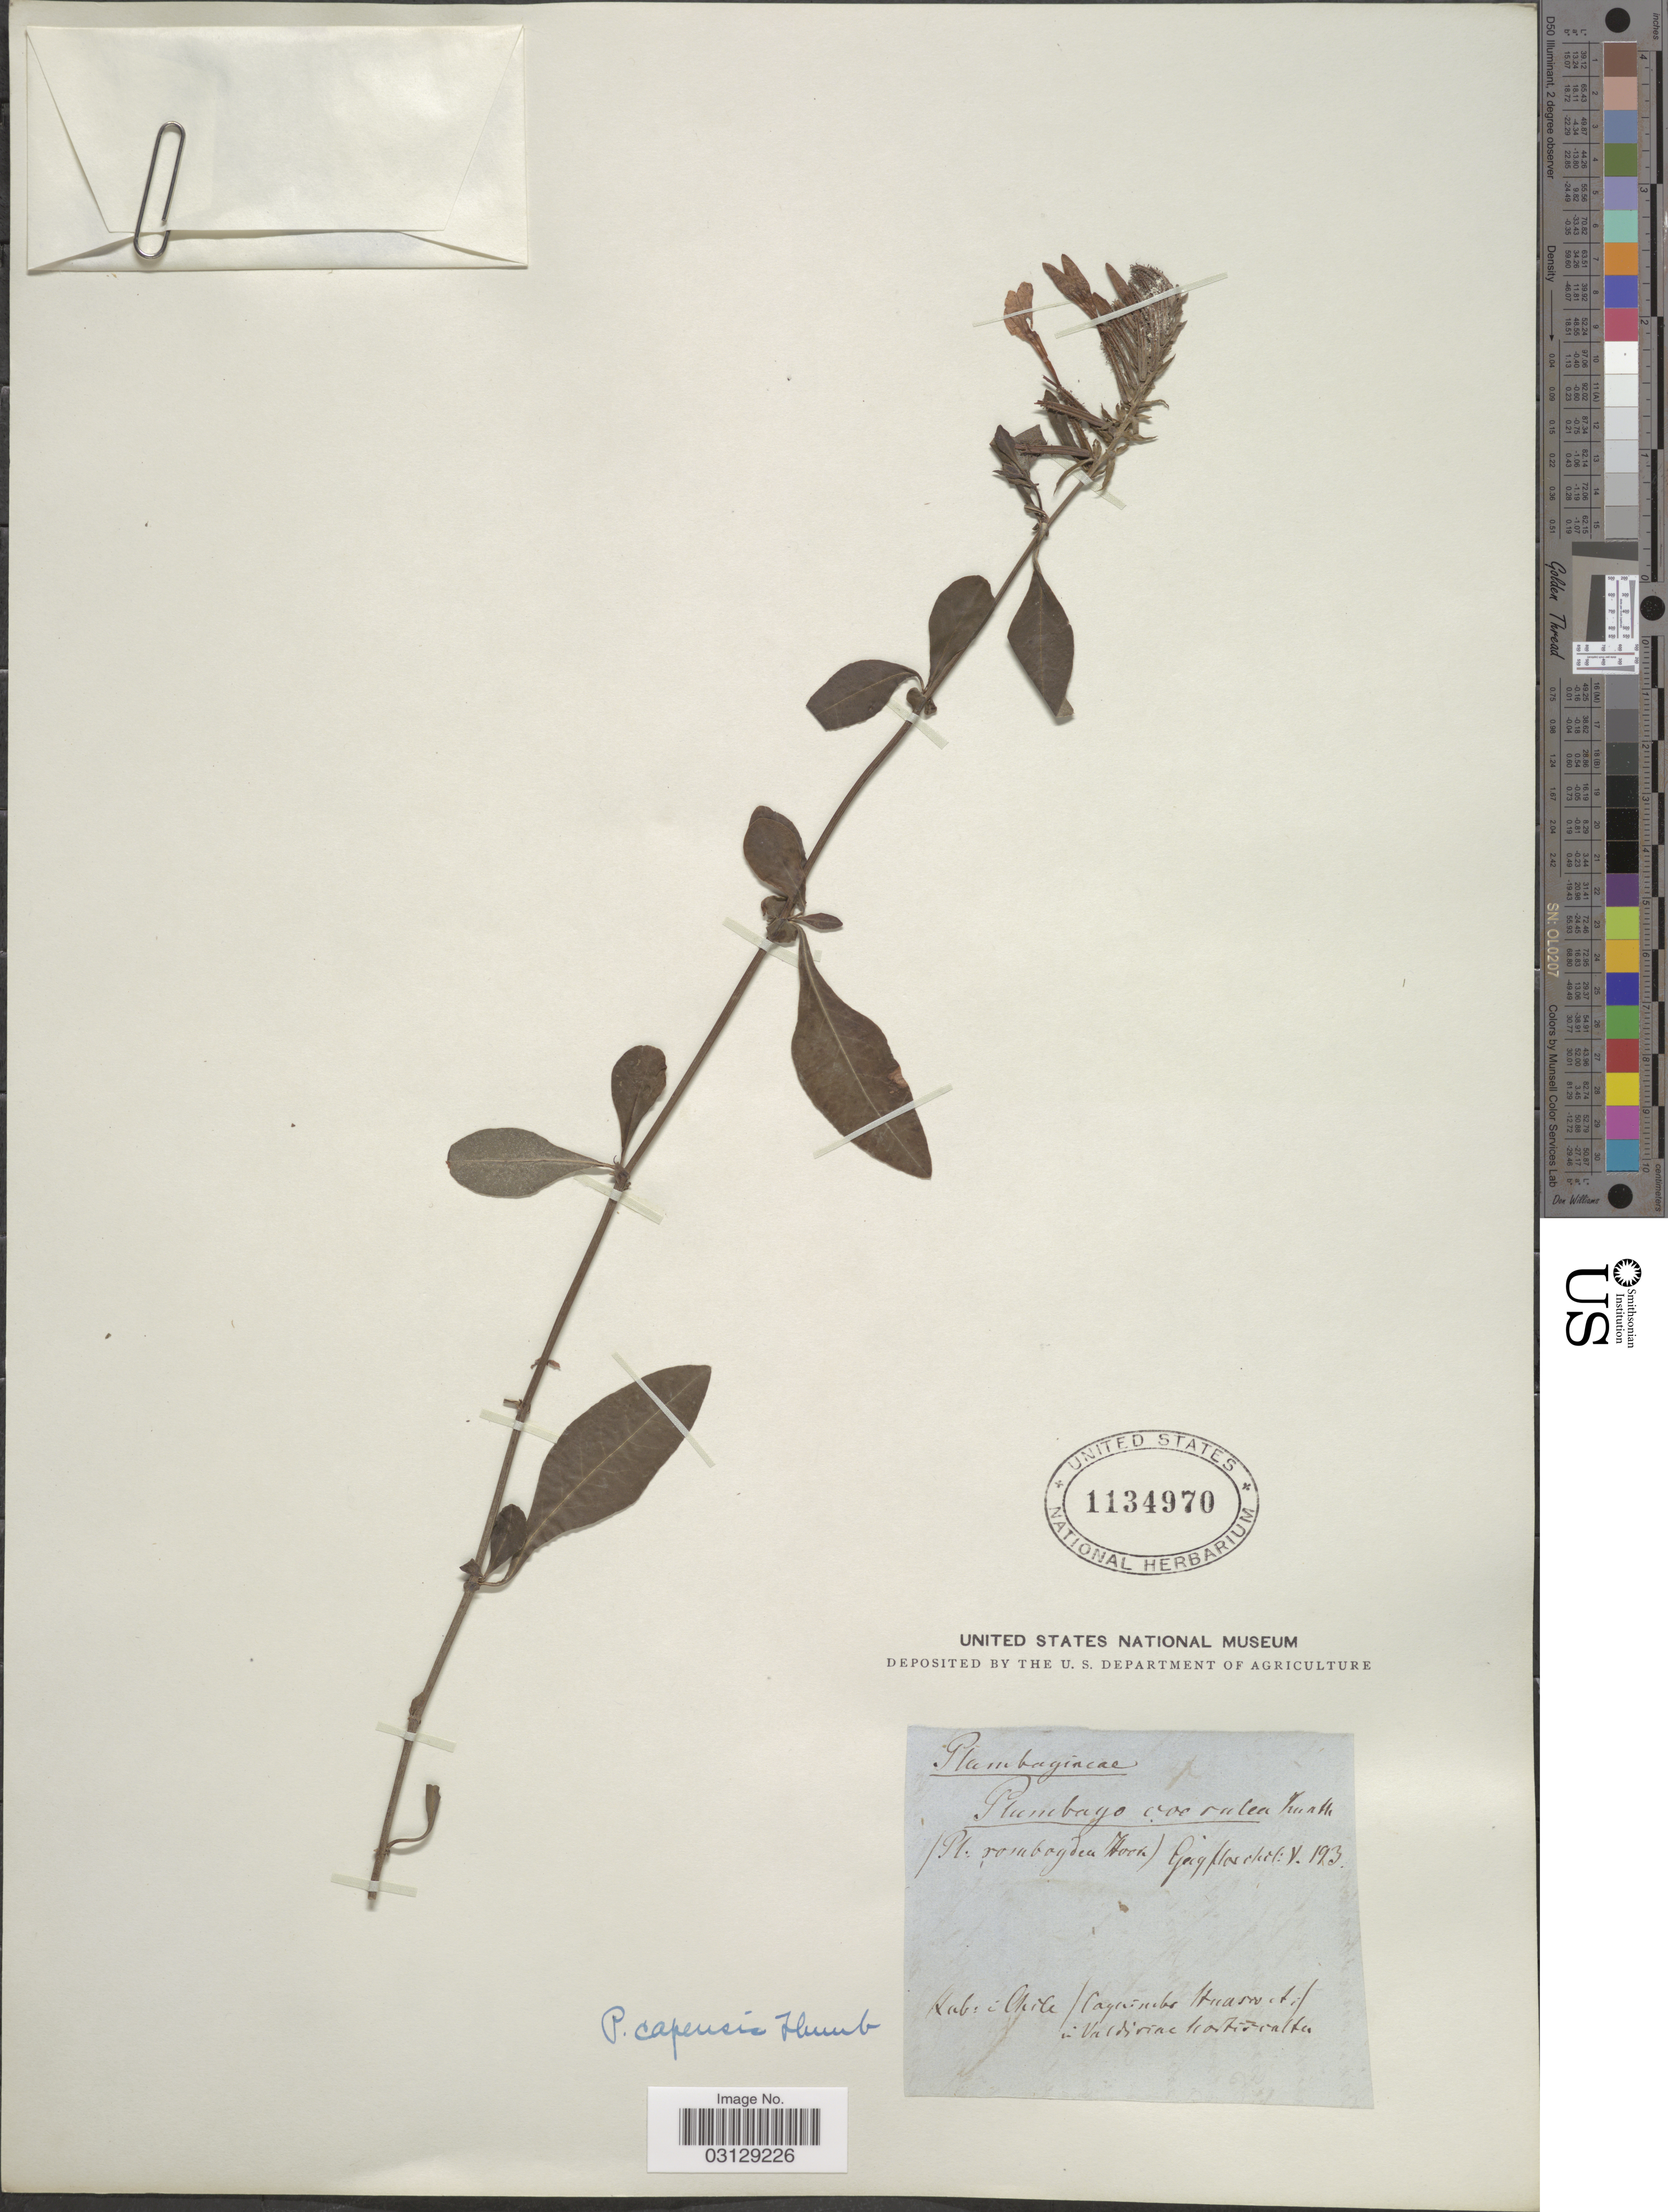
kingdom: Plantae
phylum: Tracheophyta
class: Magnoliopsida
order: Caryophyllales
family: Plumbaginaceae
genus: Plumbago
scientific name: Plumbago auriculata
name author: Lam.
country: Chile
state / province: Coquimbo (IV)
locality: Coquimbo Huasco tif in Valdiviae hortiscalta. [interpreted]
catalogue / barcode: US 1134970